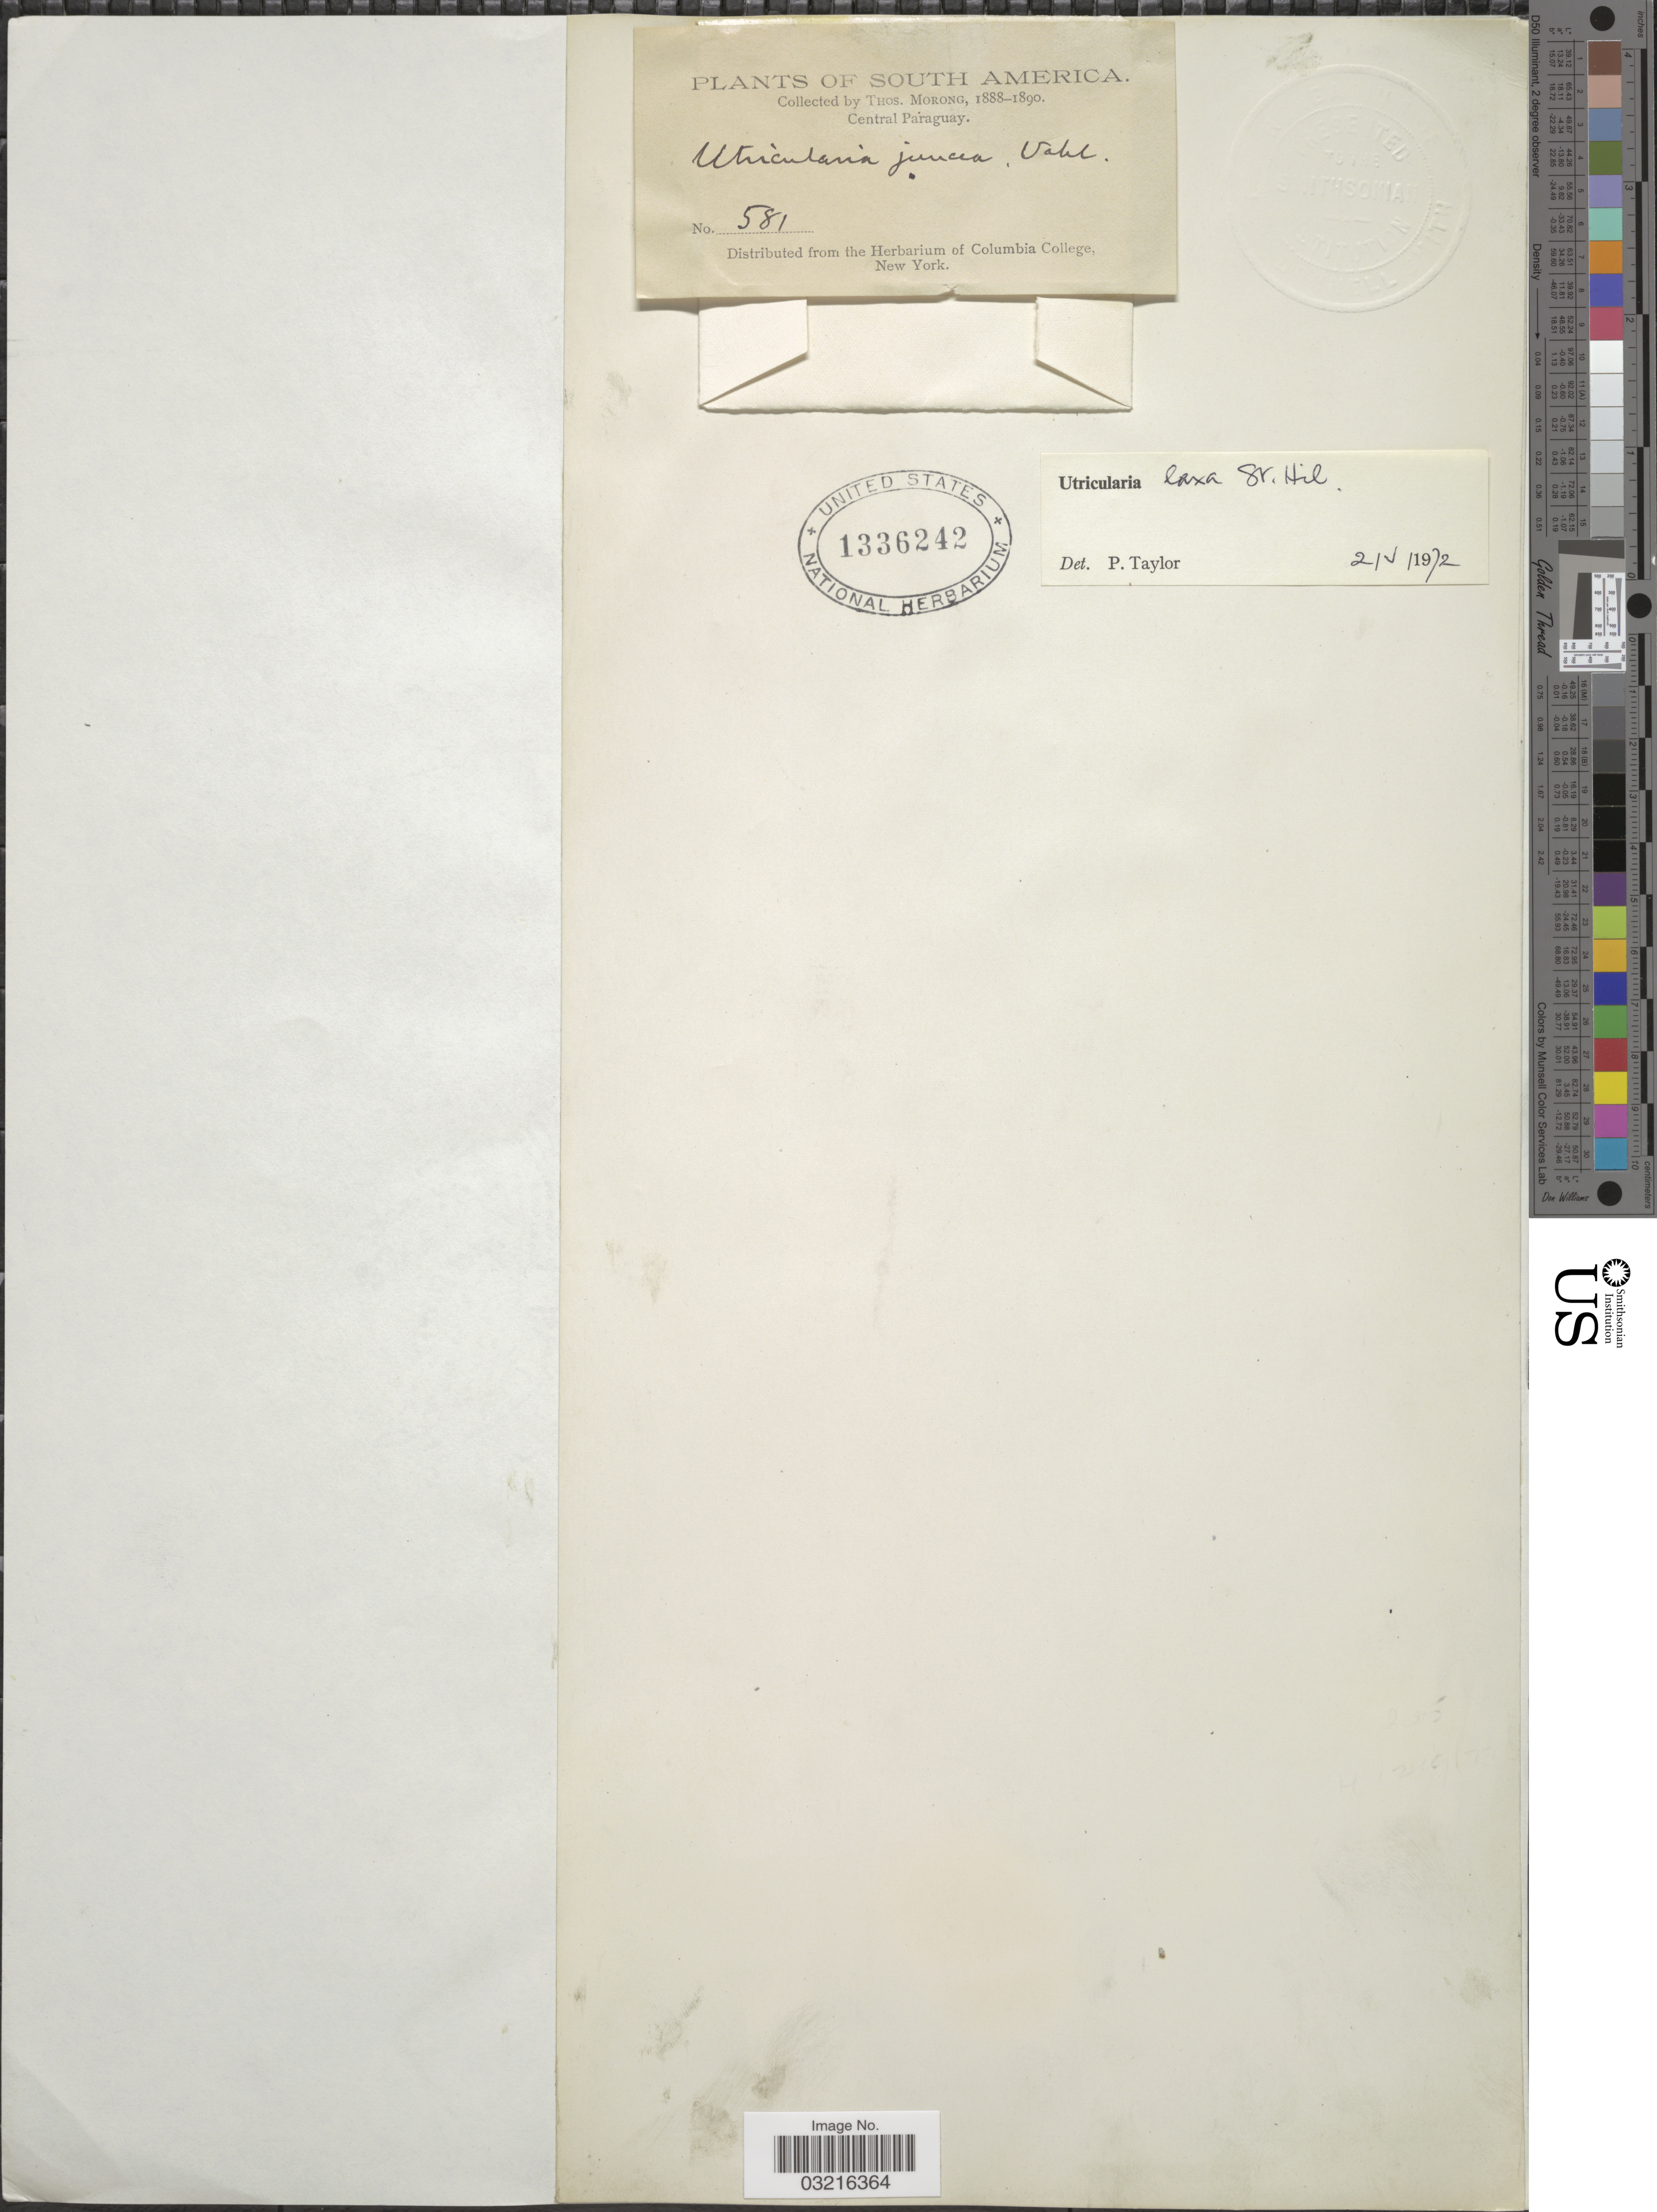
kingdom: Plantae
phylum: Tracheophyta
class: Magnoliopsida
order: Lamiales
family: Lentibulariaceae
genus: Utricularia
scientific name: Utricularia laxa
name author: A. St.-Hil. & Girard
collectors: ex herb. T. Morong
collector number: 581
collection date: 1888/1890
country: Paraguay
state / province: Central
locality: Central Paraguay.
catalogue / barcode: US 1336242